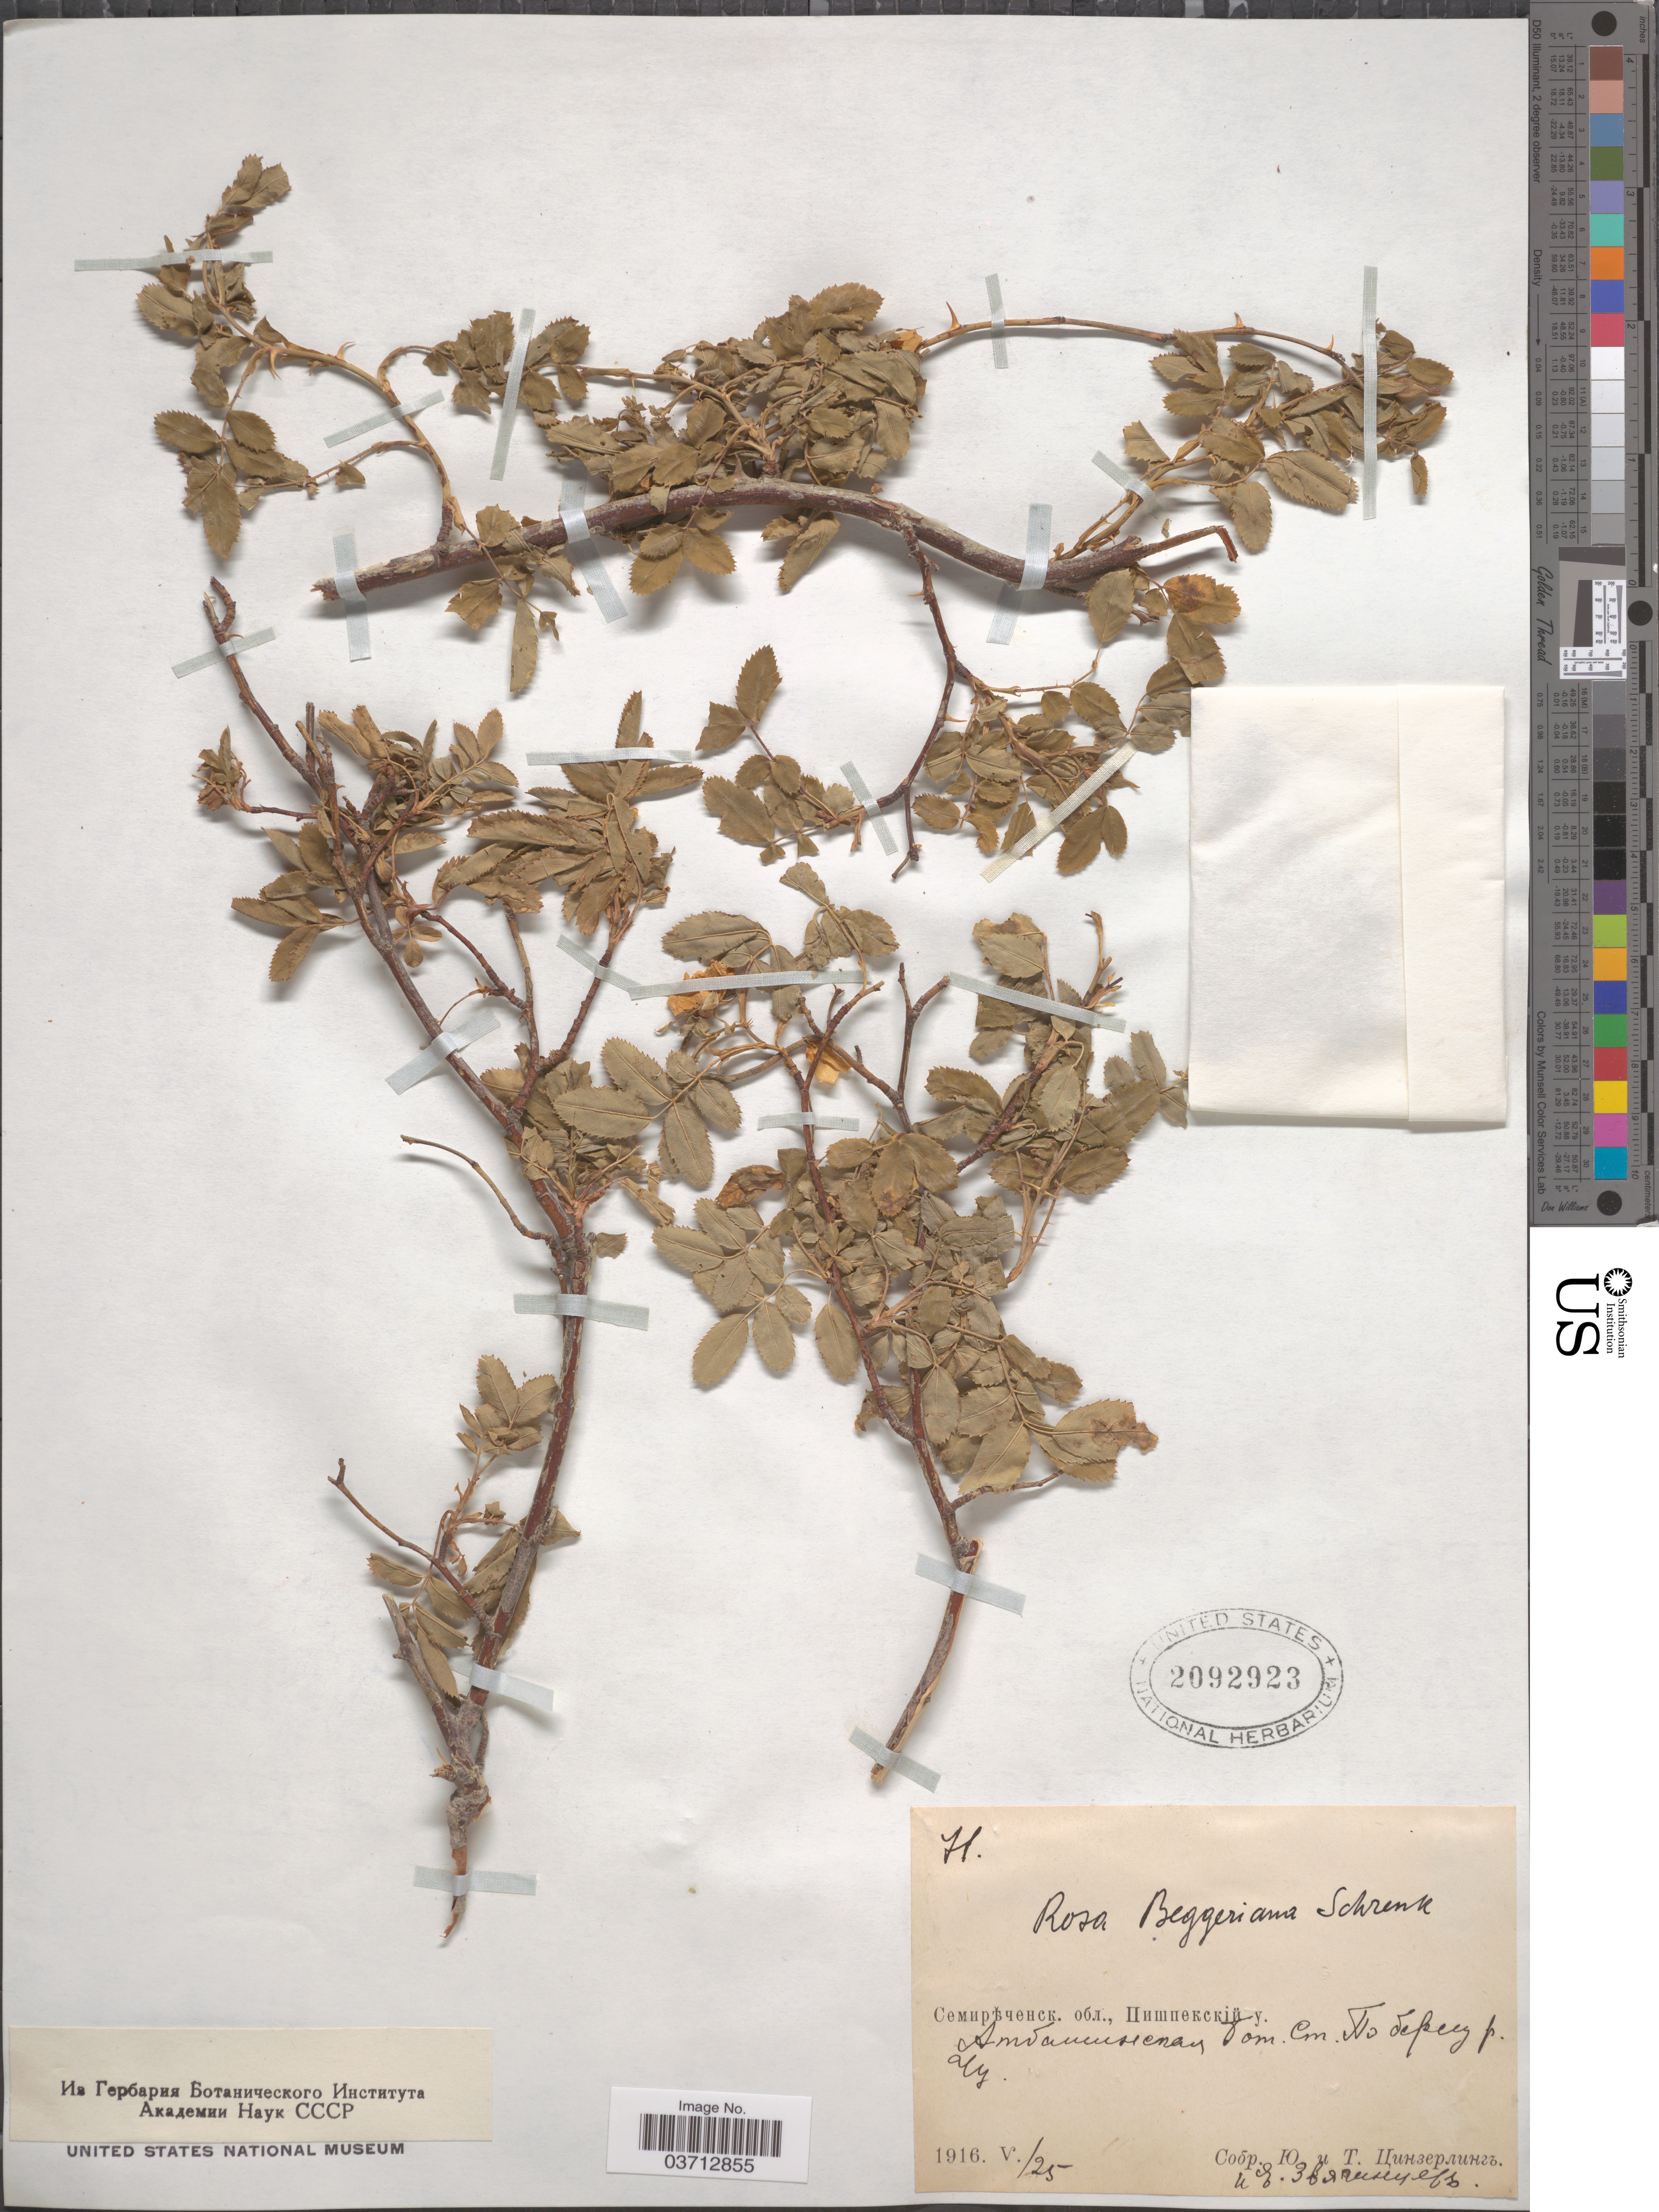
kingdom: Plantae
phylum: Tracheophyta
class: Magnoliopsida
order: Rosales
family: Rosaceae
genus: Rosa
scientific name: Rosa beggeriana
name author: Schrenk ex Fisch. & C.A. Mey.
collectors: X, T. Tsizerling & E. Zvyagintsev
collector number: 71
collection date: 1916-05-25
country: Kyrgyzstan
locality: At-Bashinskiy, shore of river Chu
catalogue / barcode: US 2092923